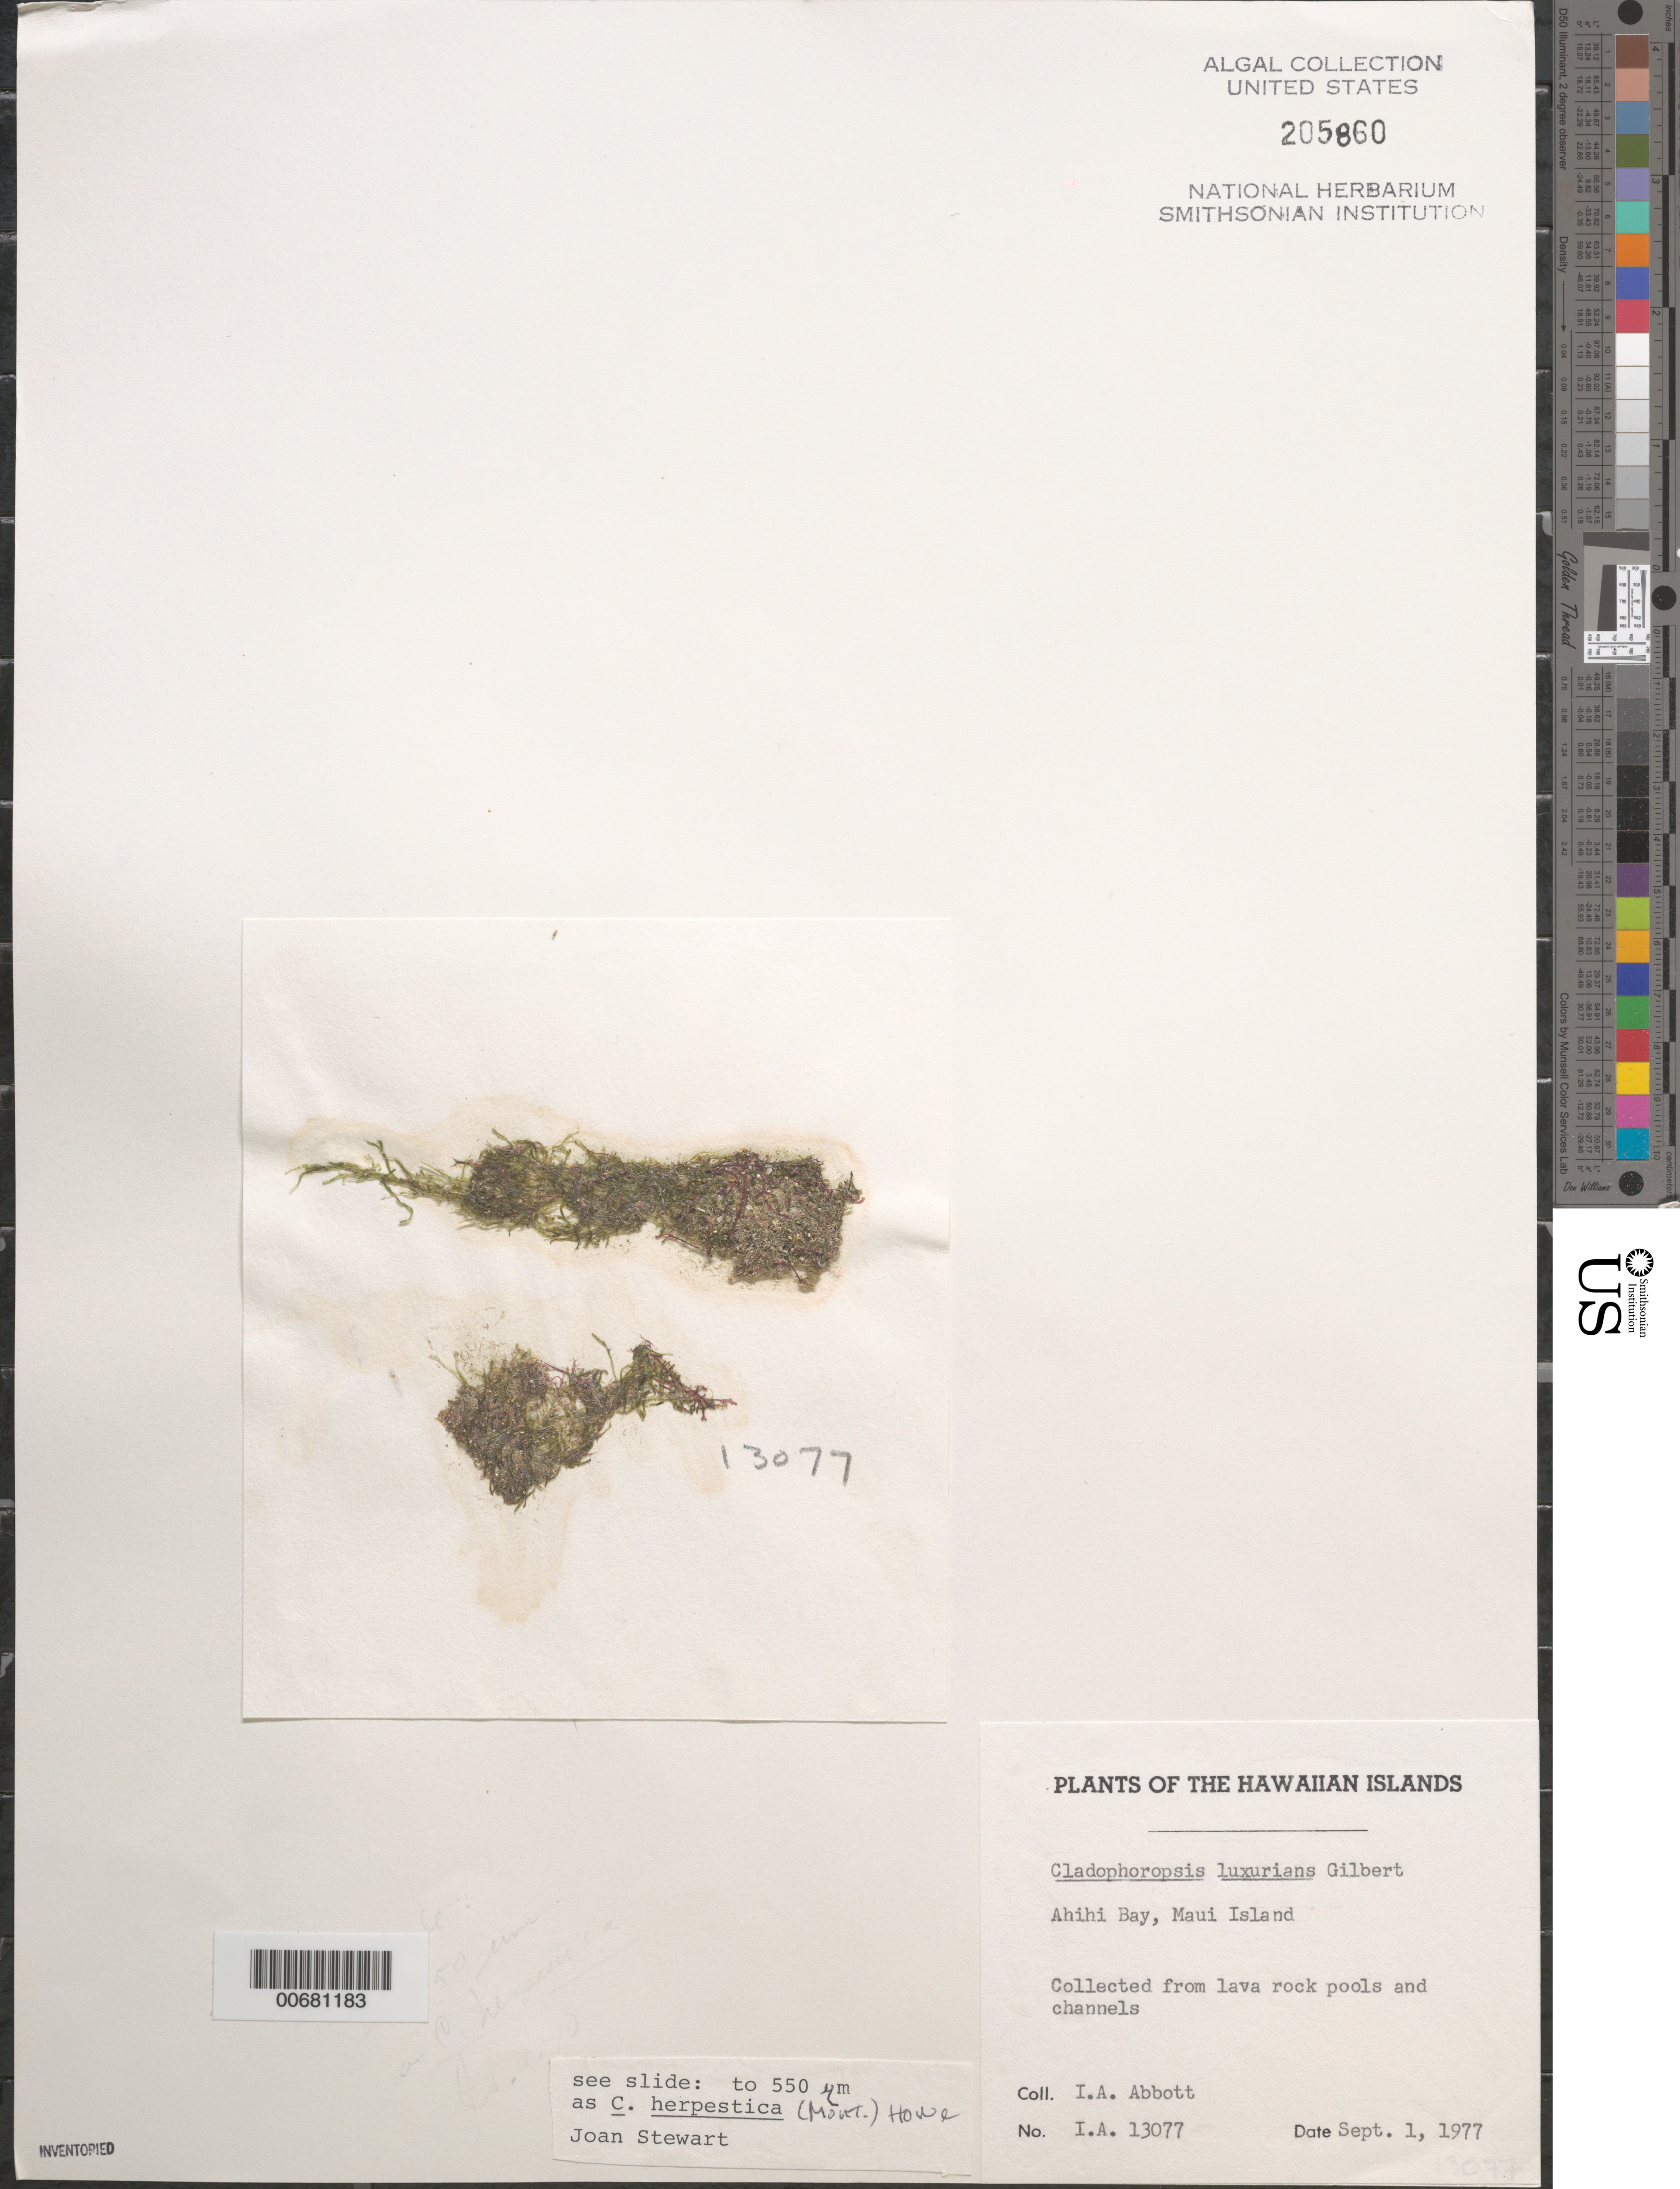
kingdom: Plantae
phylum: Chlorophyta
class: Ulvophyceae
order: Cladophorales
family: Cladophoraceae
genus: Lychaete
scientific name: Lychaete herpestica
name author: (Montagne) M.J. Wynne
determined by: Algae name updating Project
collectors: I. A. Abbott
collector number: IAA 13077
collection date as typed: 01 Sep 1977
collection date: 1977-09-01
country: United States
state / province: Hawaii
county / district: Maui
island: Maui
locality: Ahihi Bay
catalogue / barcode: US 205860